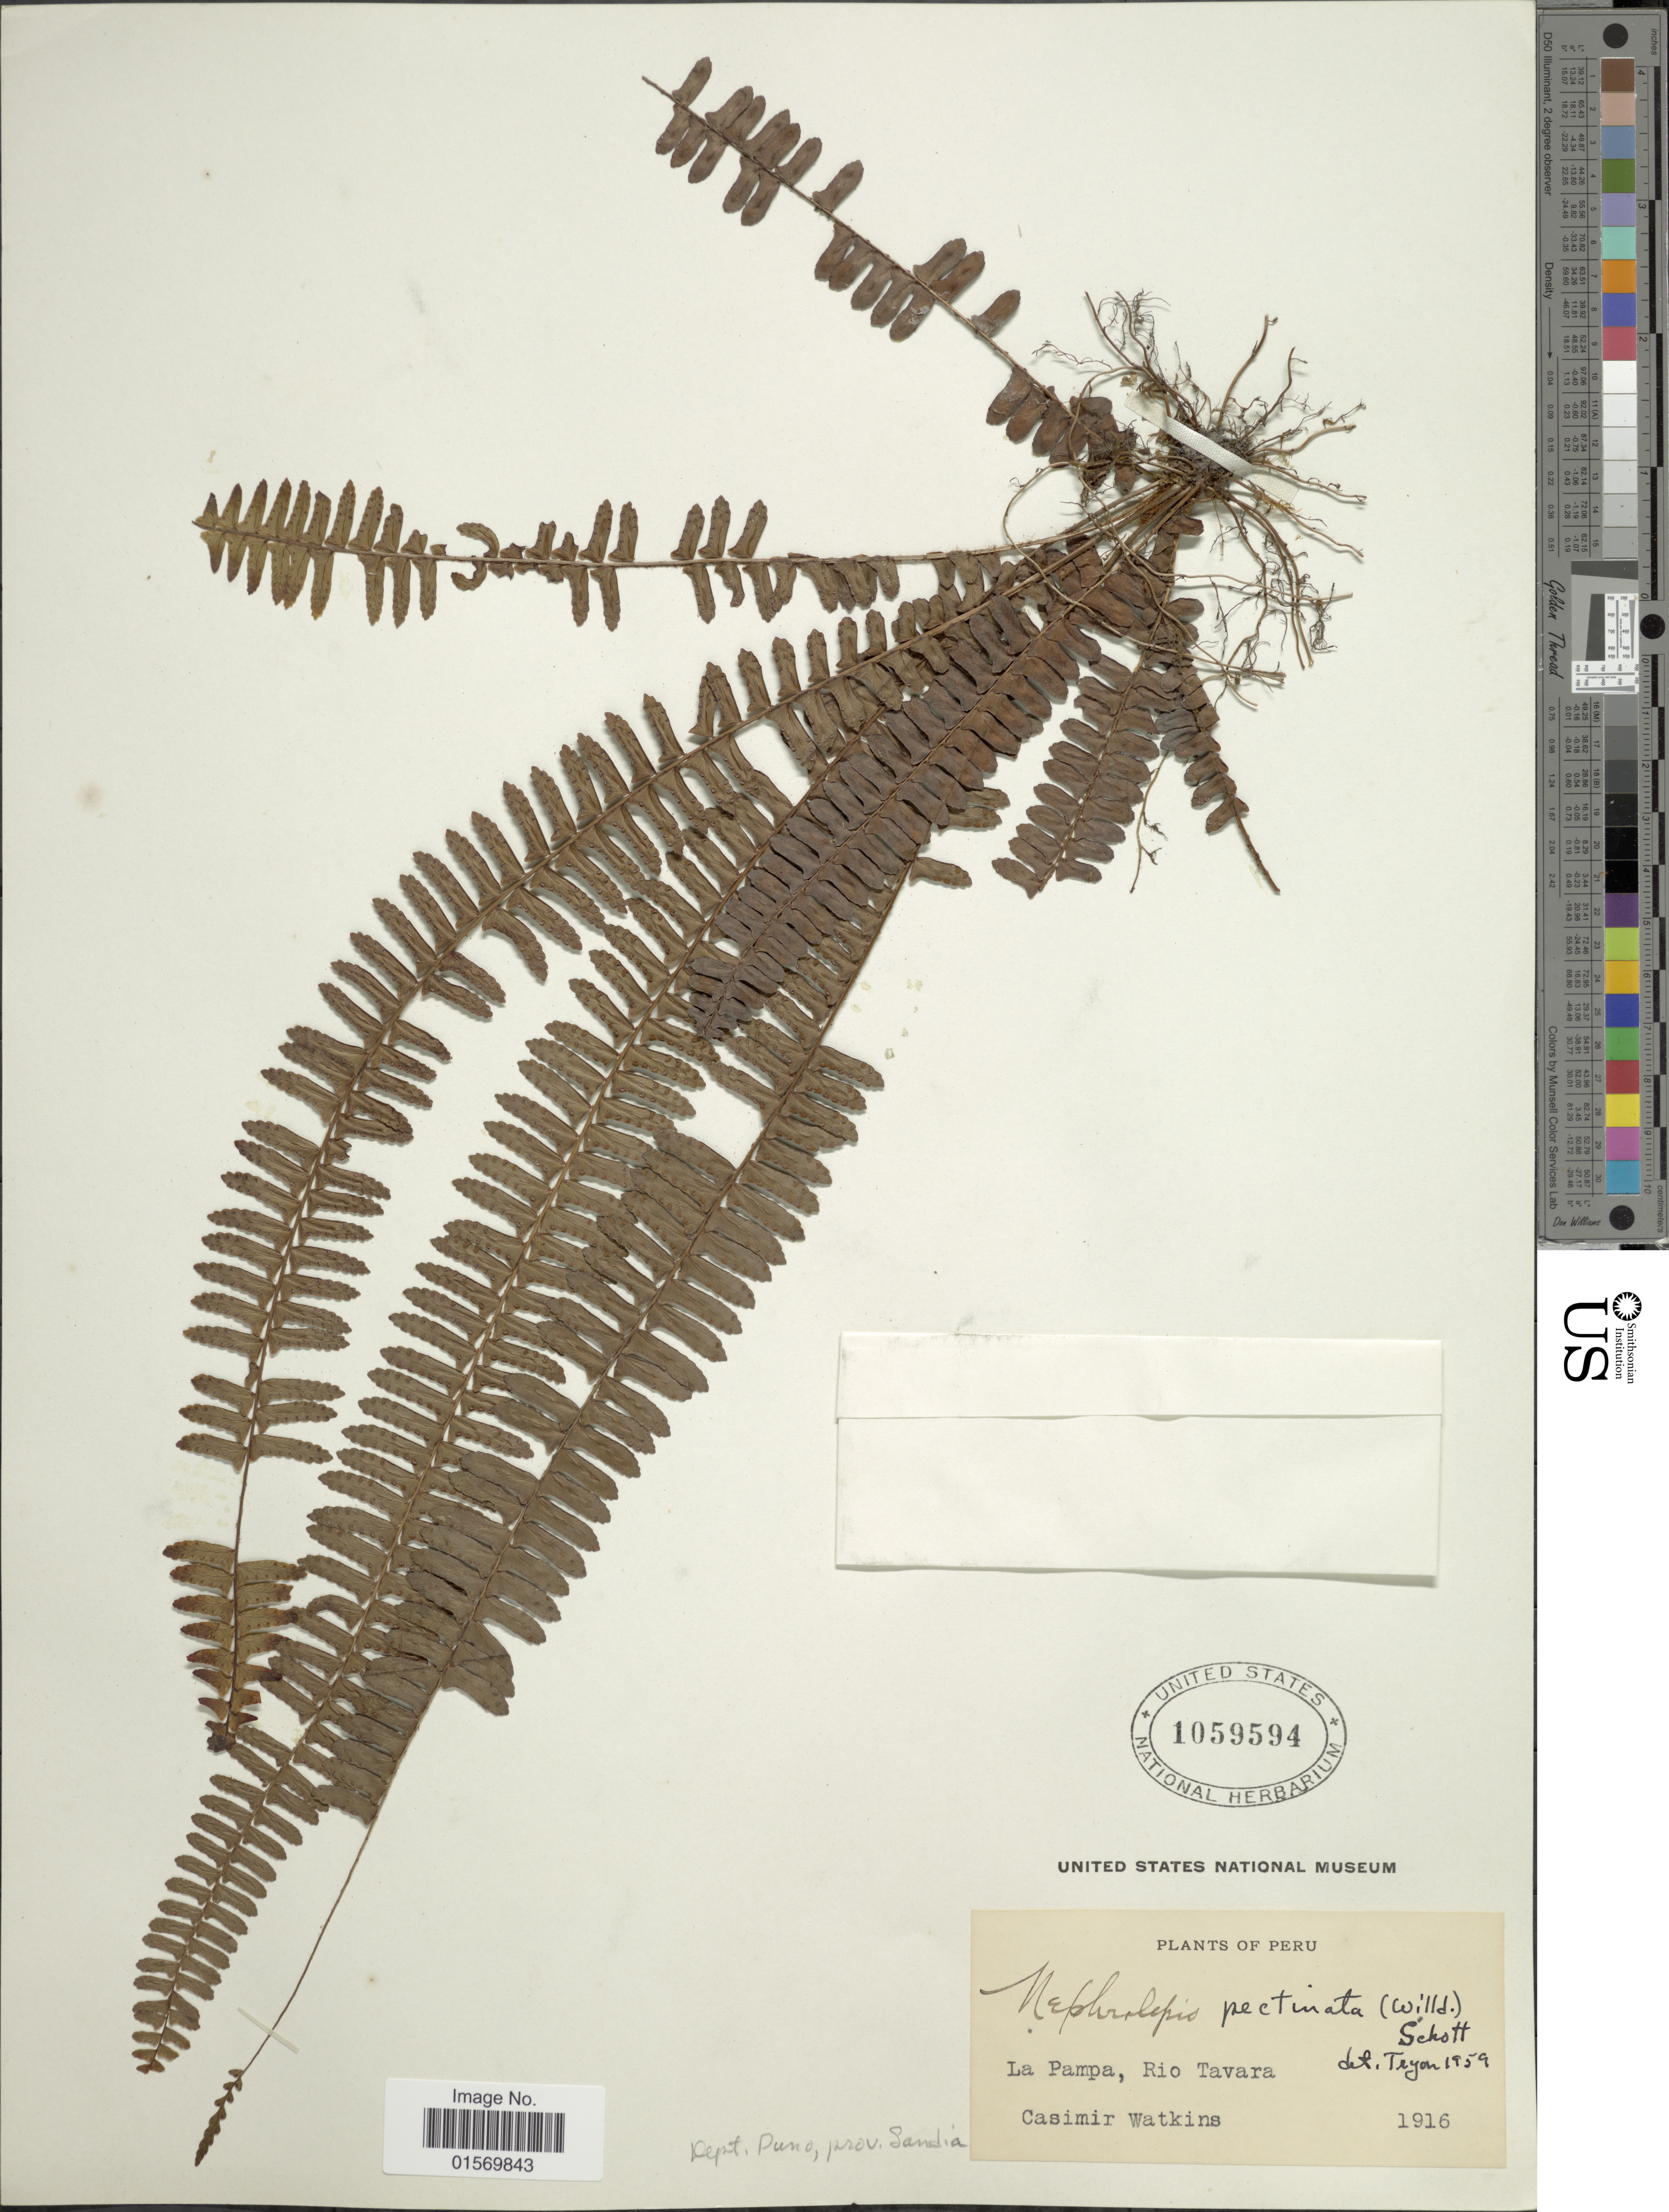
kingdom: Plantae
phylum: Tracheophyta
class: Polypodiopsida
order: Polypodiales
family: Nephrolepidaceae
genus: Nephrolepis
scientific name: Nephrolepis pectinata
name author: (Willd.) Schott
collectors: C. Watkins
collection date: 1916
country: Peru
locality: La Pampa, Rio Tavara.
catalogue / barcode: US 1059594